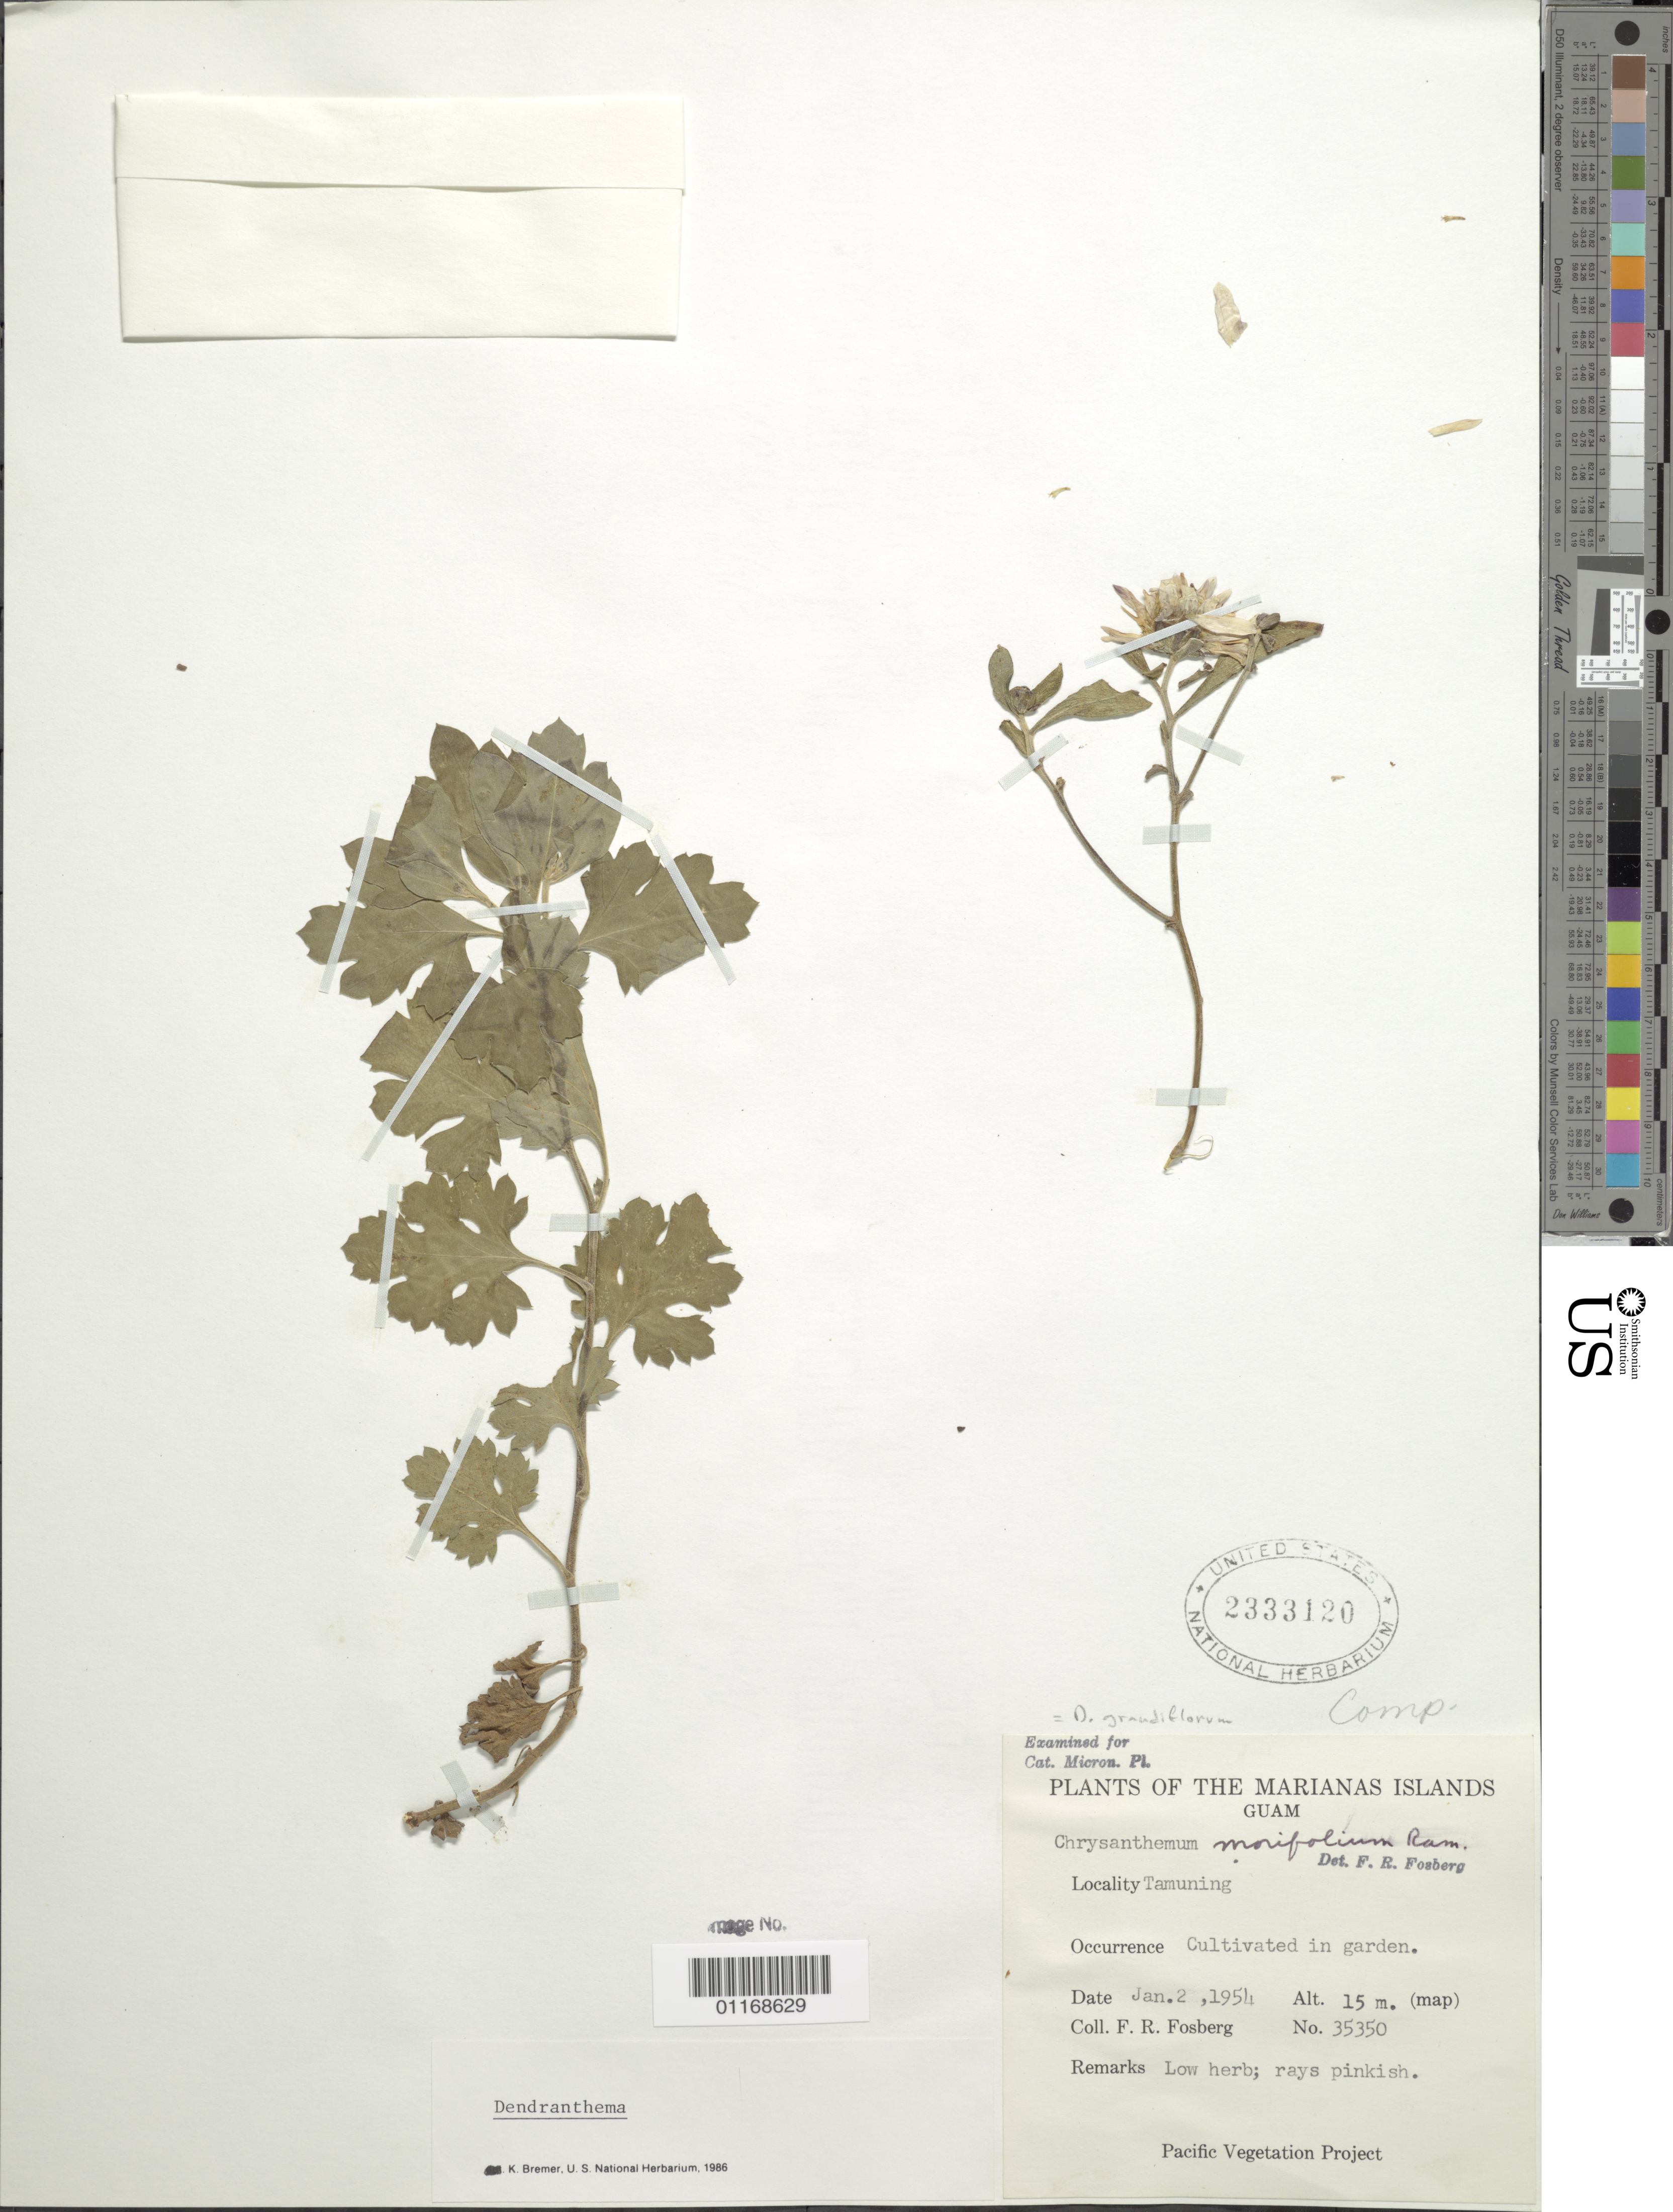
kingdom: Plantae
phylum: Tracheophyta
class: Magnoliopsida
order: Asterales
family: Asteraceae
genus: Dendranthema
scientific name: Dendranthema grandiflorum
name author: (Ramat.) Kitam.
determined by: Fosberg, F. R.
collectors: F. R. Fosberg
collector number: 35350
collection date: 1954-01-02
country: Guam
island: Guam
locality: Tamuning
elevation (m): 15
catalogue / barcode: US 2333120